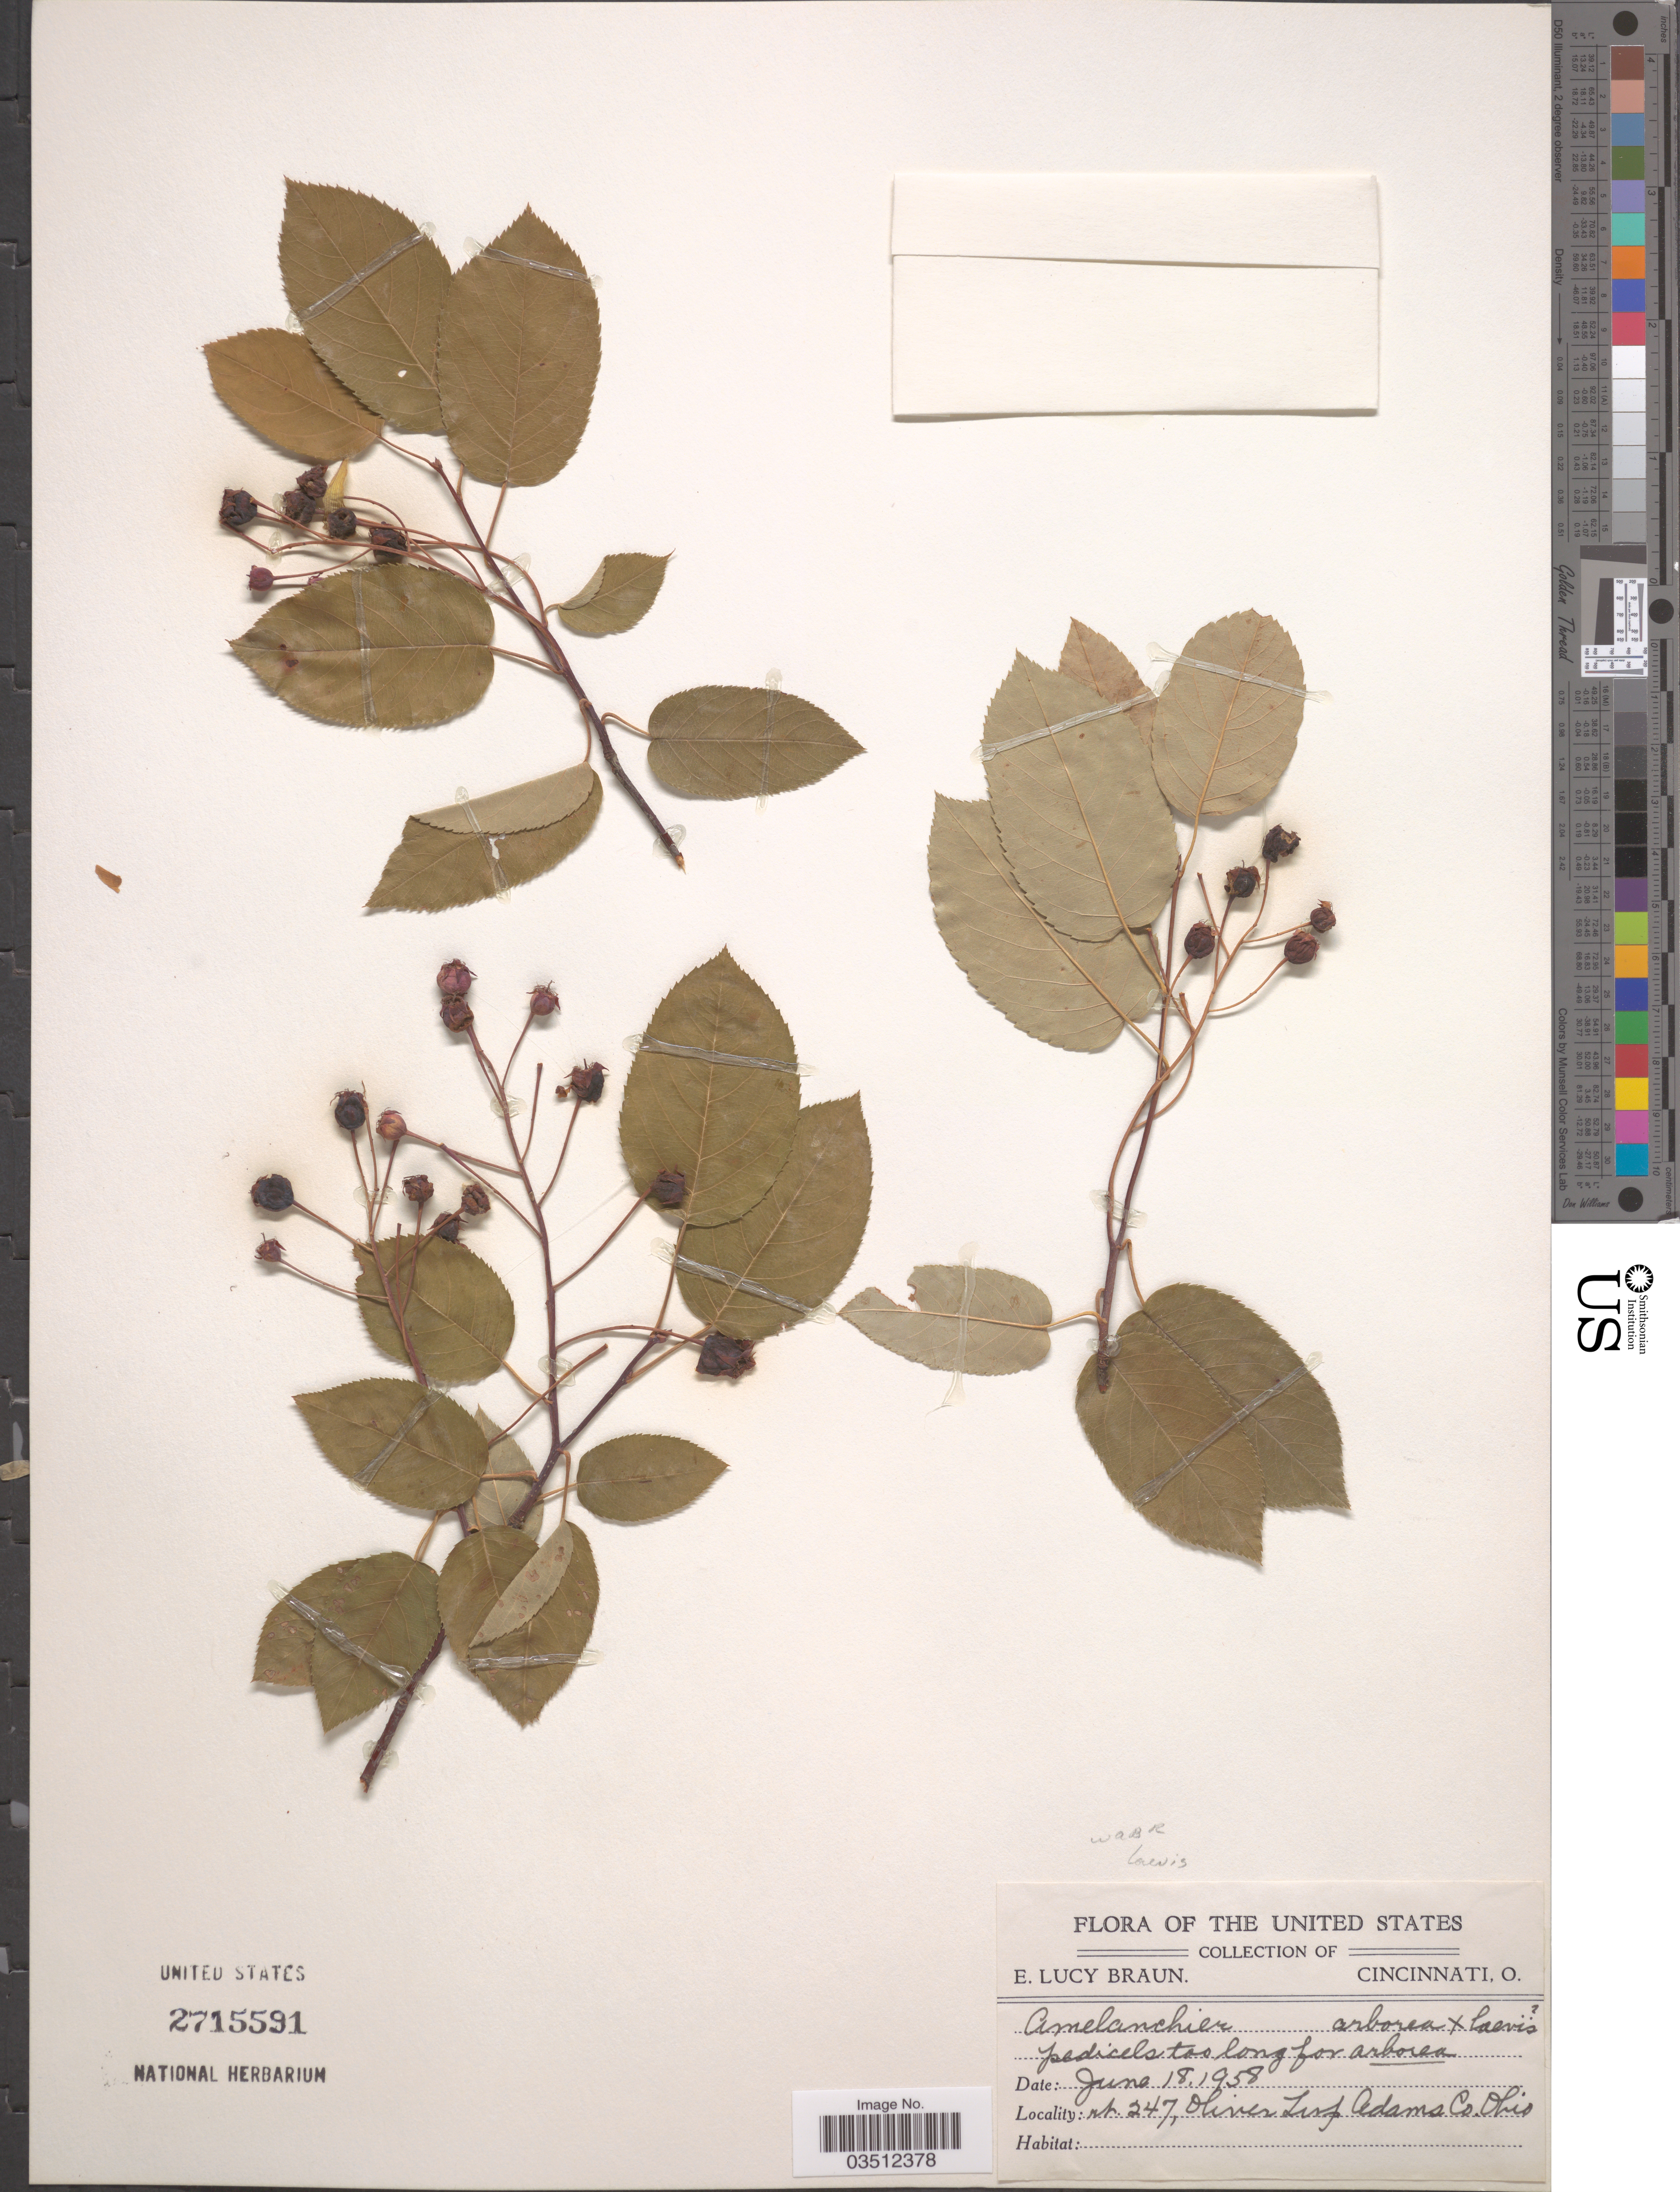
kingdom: Plantae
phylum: Tracheophyta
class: Magnoliopsida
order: Rosales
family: Rosaceae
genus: Amelanchier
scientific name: Amelanchier laevis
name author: Wiegand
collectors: E. L. Braun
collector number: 247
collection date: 1958-06-18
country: United States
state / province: Ohio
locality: Nr. 247, Oliver Tsp Adams Co.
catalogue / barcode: US 2715591